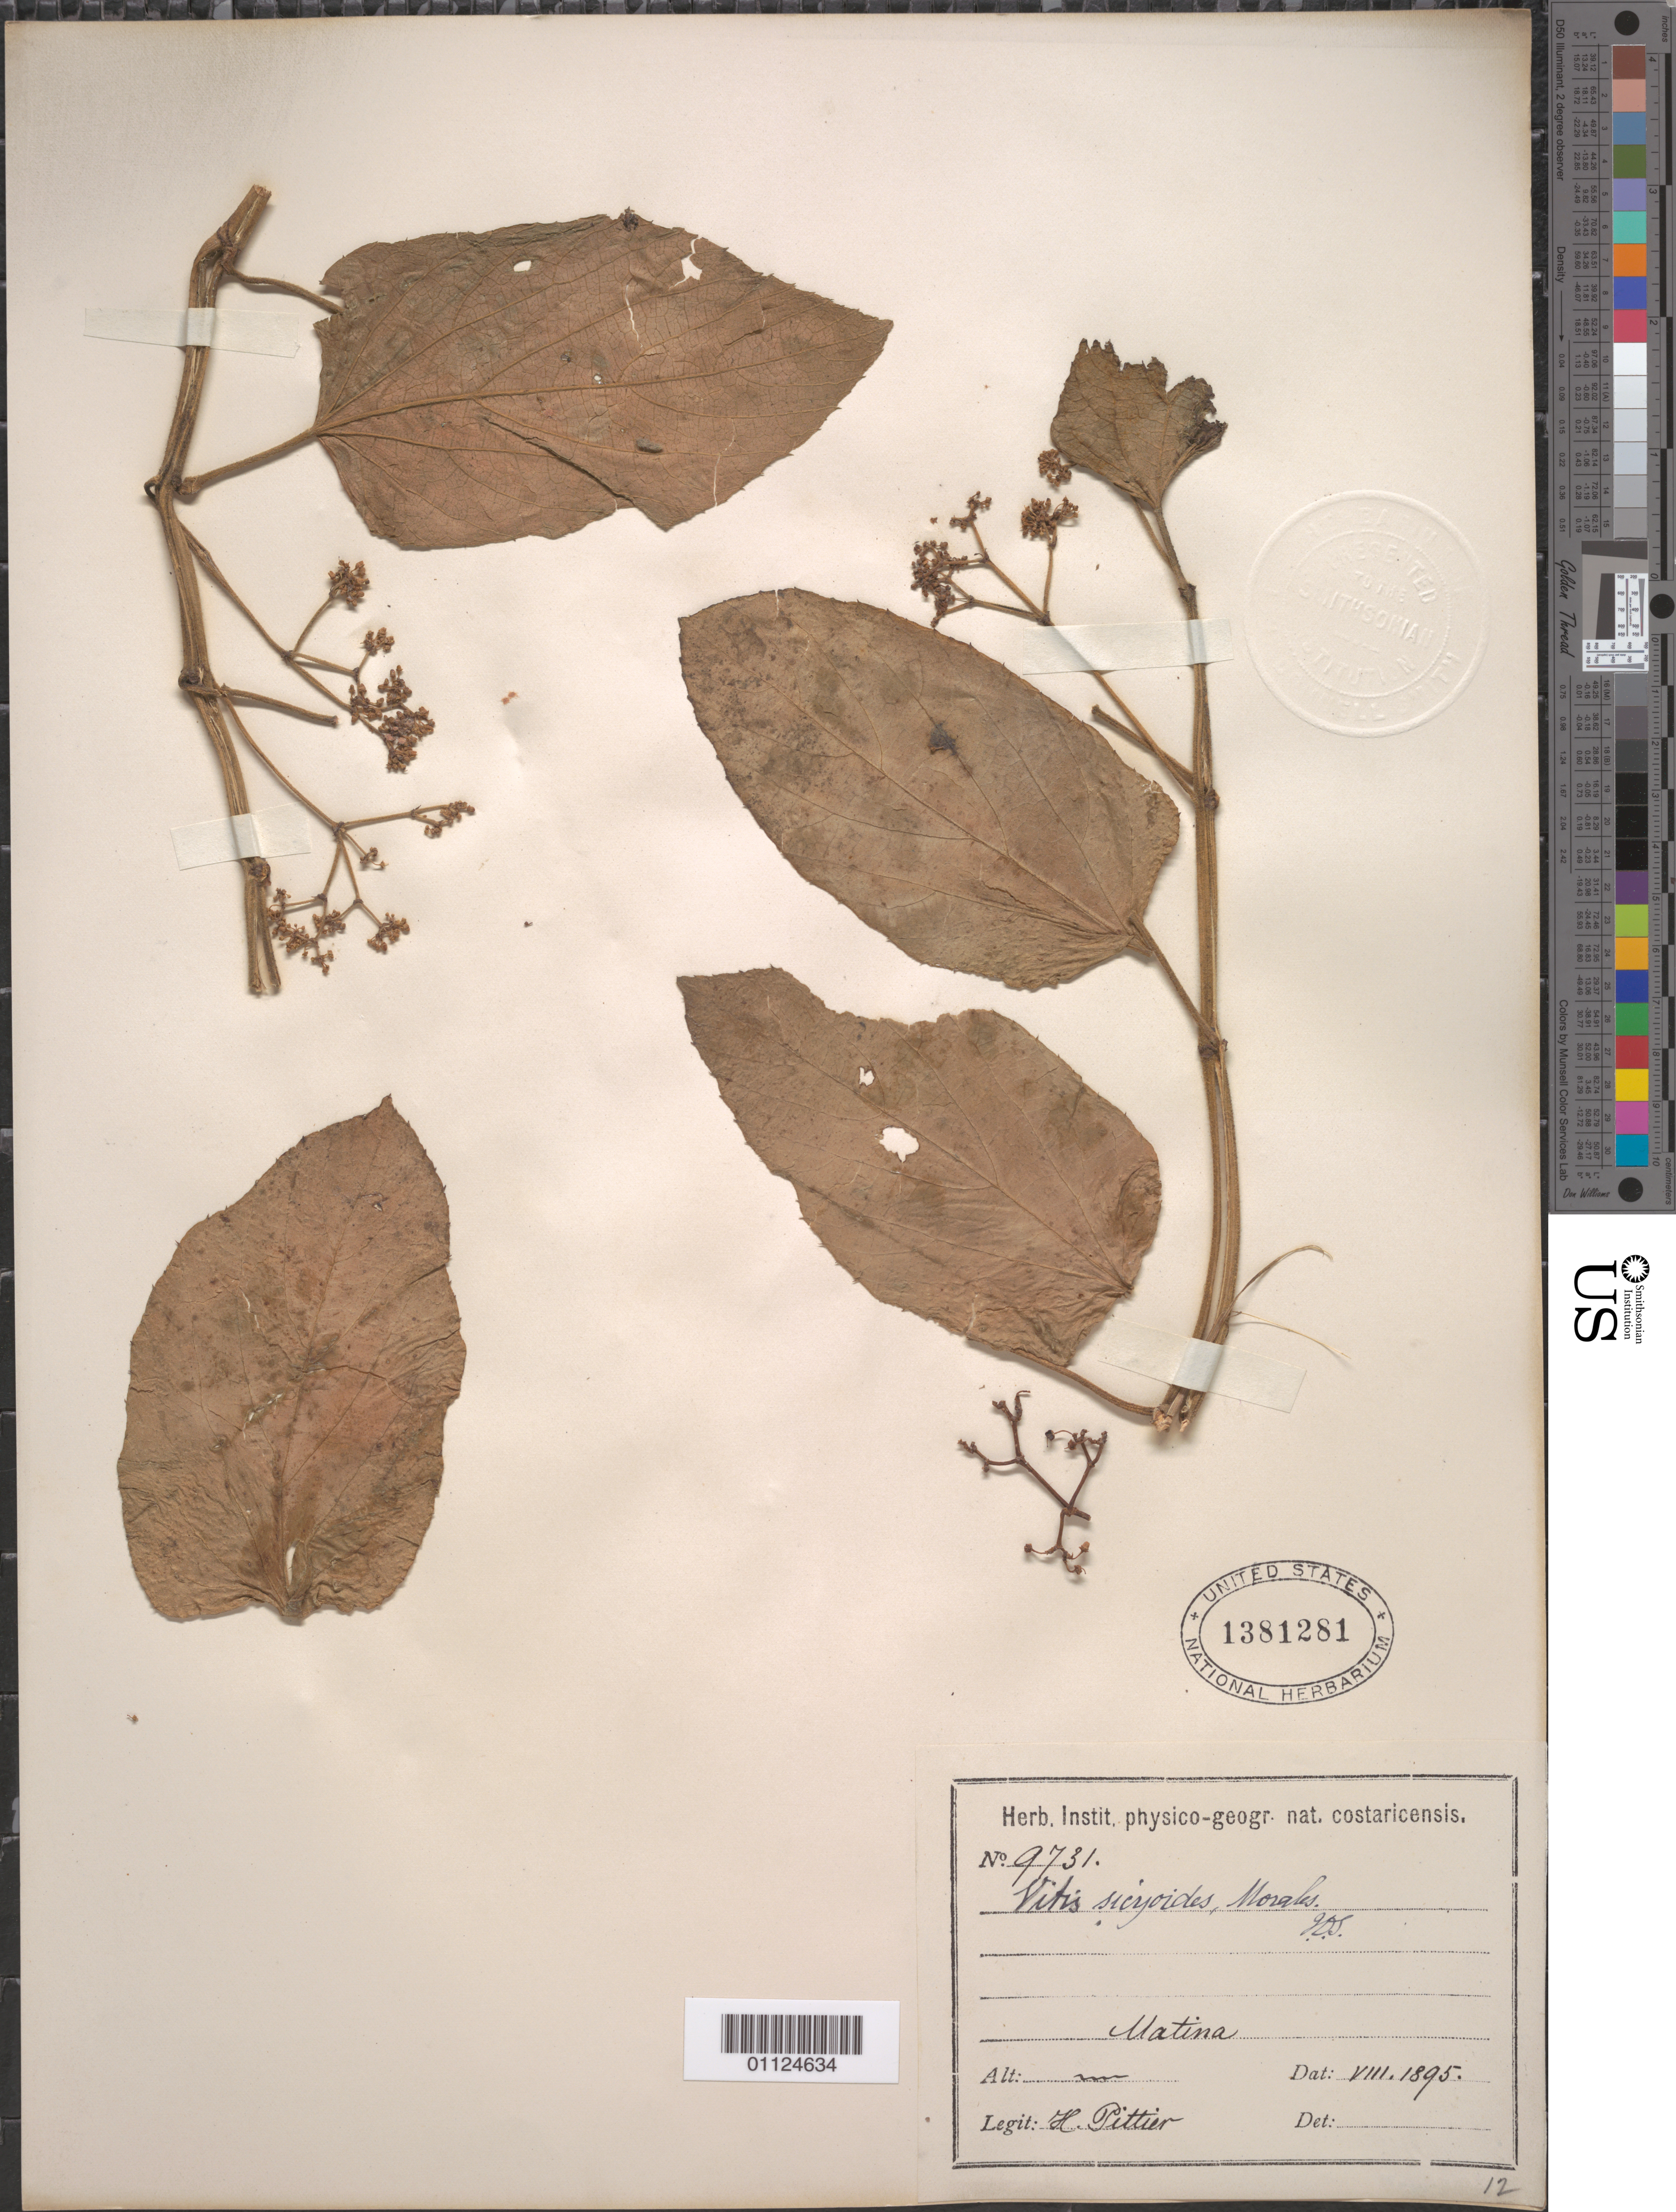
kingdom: Plantae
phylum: Tracheophyta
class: Magnoliopsida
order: Vitales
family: Vitaceae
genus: Cissus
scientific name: Cissus verticillata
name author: (L.) Nicolson & C.E. Jarvis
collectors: H. F. Pittier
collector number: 9731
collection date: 1895-08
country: Costa Rica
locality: Matina.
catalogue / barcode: US 1381281